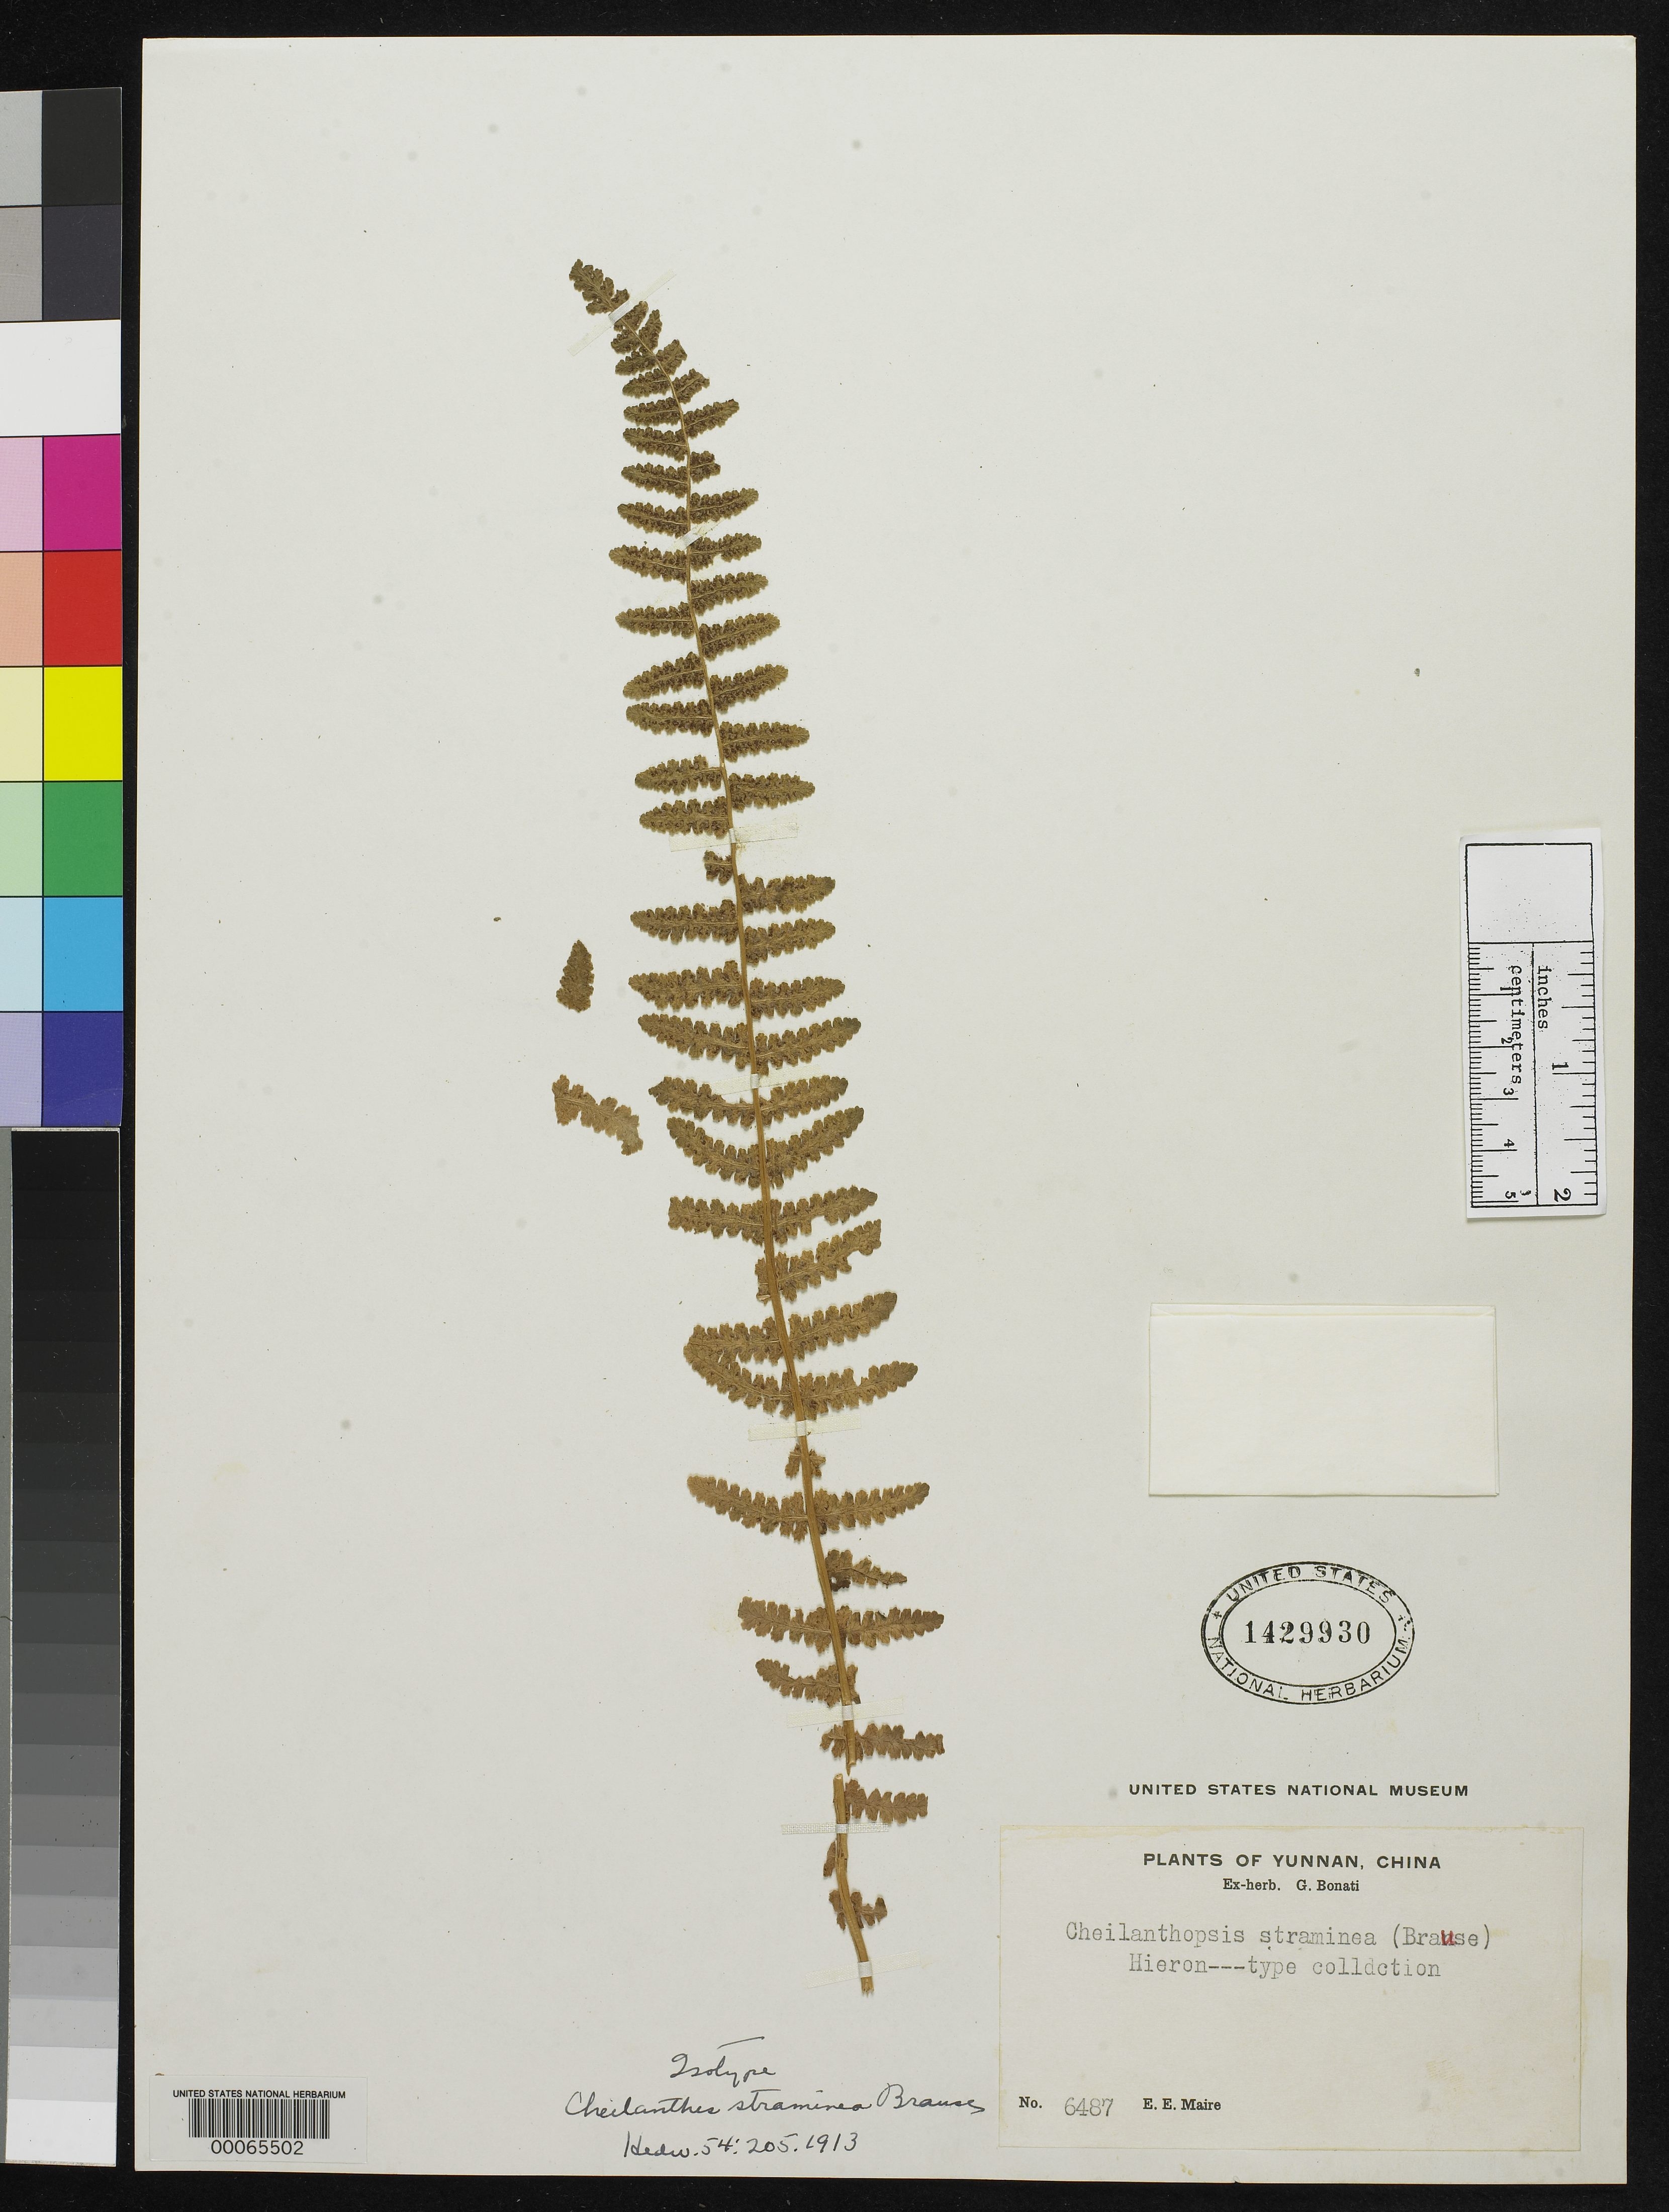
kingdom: Plantae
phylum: Tracheophyta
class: Polypodiopsida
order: Polypodiales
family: Pteridaceae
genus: Cheilanthes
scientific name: Cheilanthes straminea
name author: Brause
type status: Type Collection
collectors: E. E. Maire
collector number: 6487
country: China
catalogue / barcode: US 1429930